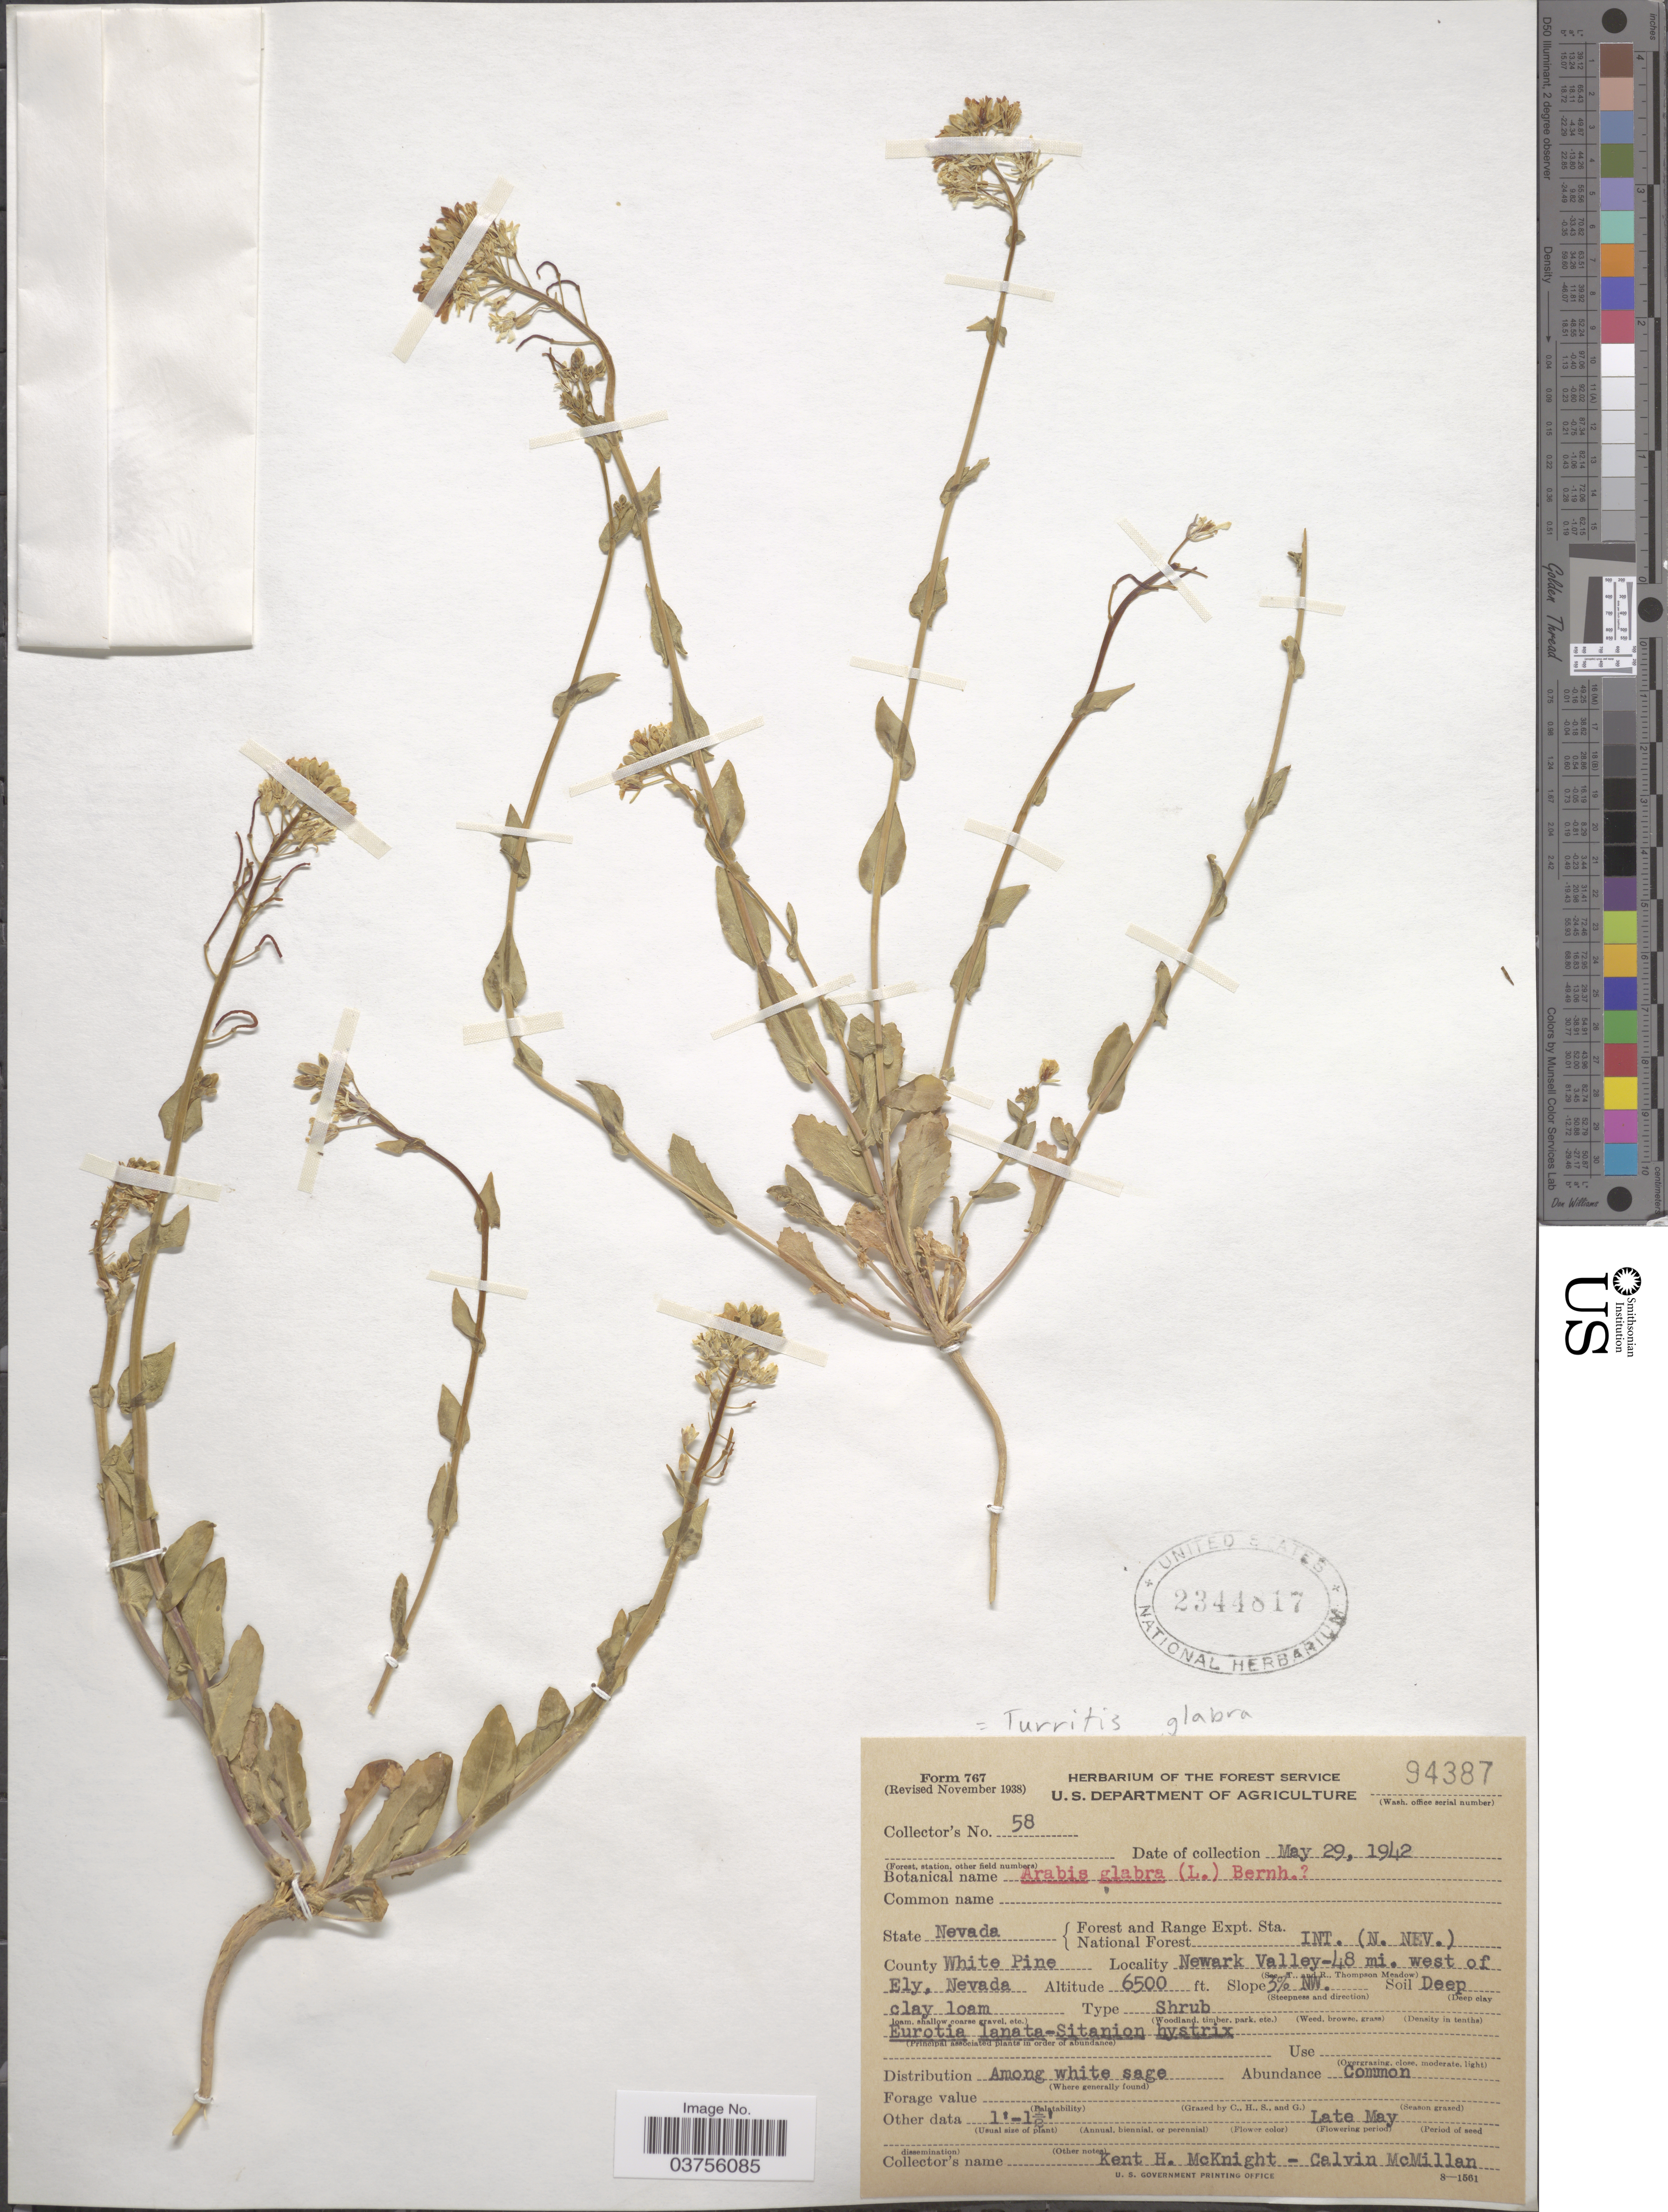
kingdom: Plantae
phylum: Tracheophyta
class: Magnoliopsida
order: Brassicales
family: Brassicaceae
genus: Turritis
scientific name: Turritis glabra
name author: L.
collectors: K. McKnight & C. McMillan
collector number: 58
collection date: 1942-05-29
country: United States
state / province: Nevada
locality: Forest and Range Expt. Sta. National Forest Int. (N. Nev.). County White Pine. Newark Valley-48 mi. west of Ely.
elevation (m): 1981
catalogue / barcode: US 2344817